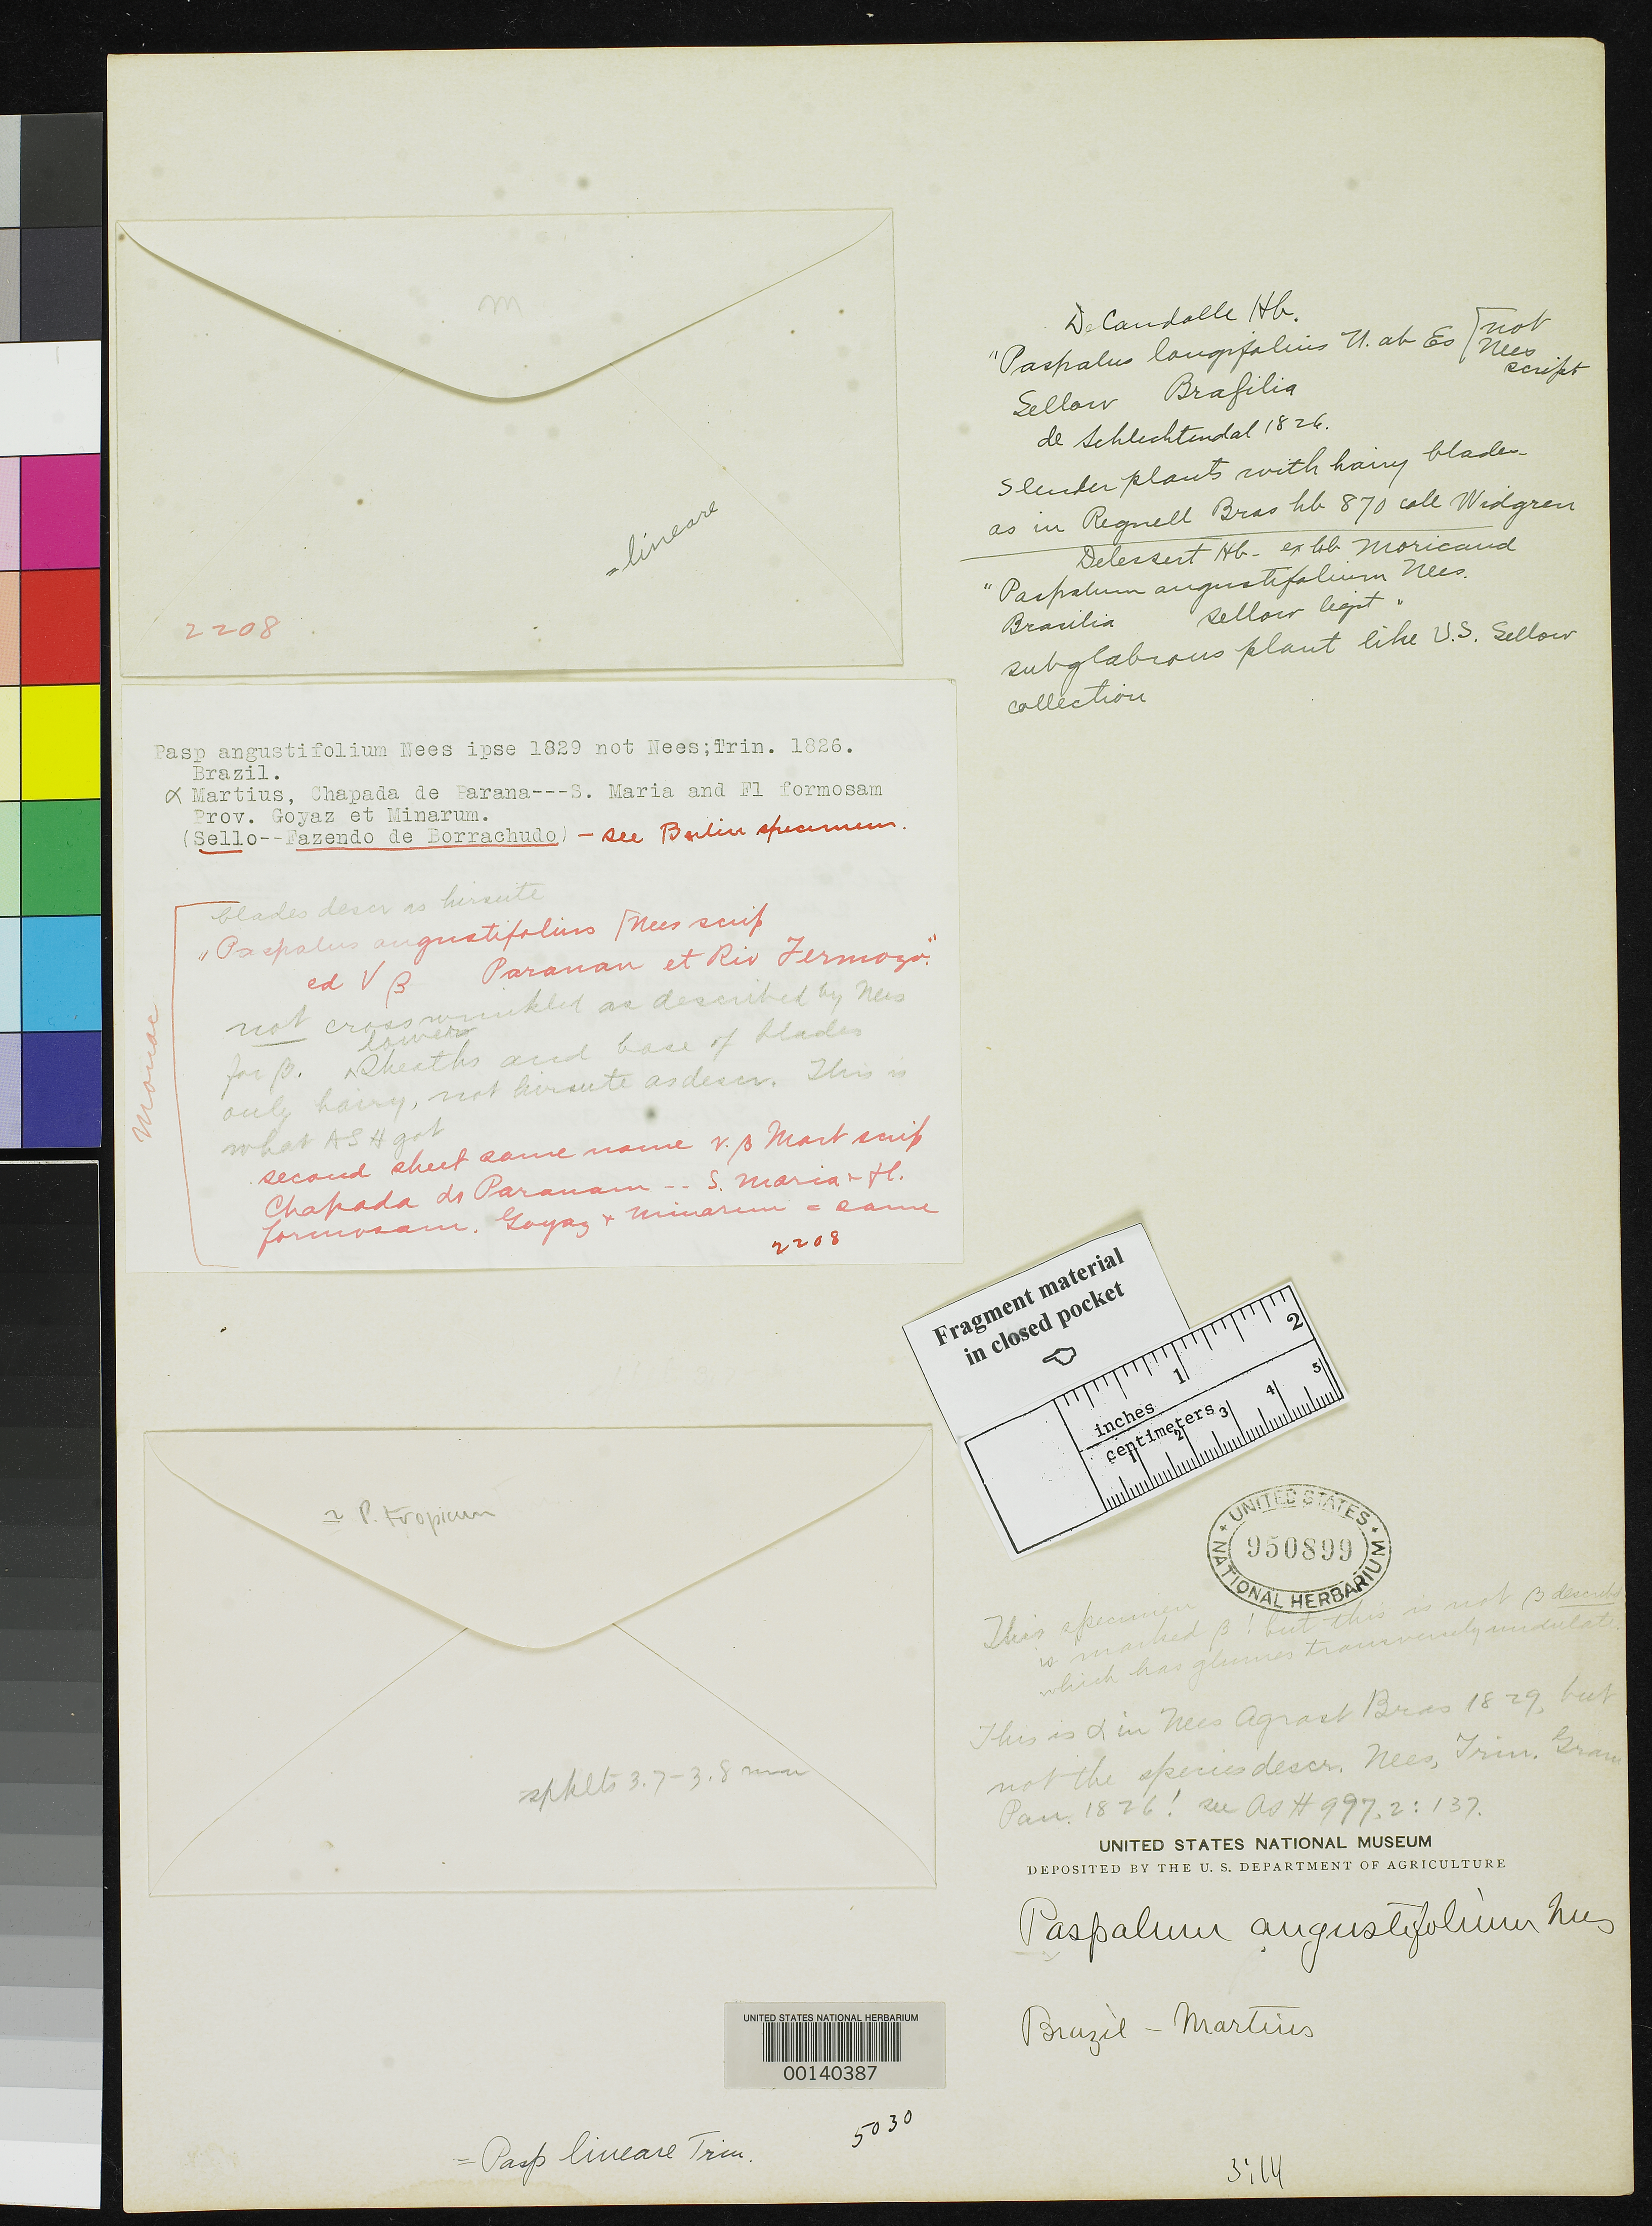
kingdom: Plantae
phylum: Tracheophyta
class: Liliopsida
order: Poales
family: Poaceae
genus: Paspalum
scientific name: Paspalum angustifolium Nees, nom. illeg.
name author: Nees in Mart.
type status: Isosyntype; Type Collection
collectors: C. F. Martius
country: Brazil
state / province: Goiás / Minas Gerais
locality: Parana, Contagen de S. Maria.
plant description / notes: Fragmentary material of type specimen(s) from 2 herbaria (ambiguous), see notes & annotations.; For nomenclature and typification, see Oliveira & Valls, Revista Brasil. Bot. 25(4): 371–389 (2002)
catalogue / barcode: US 950899